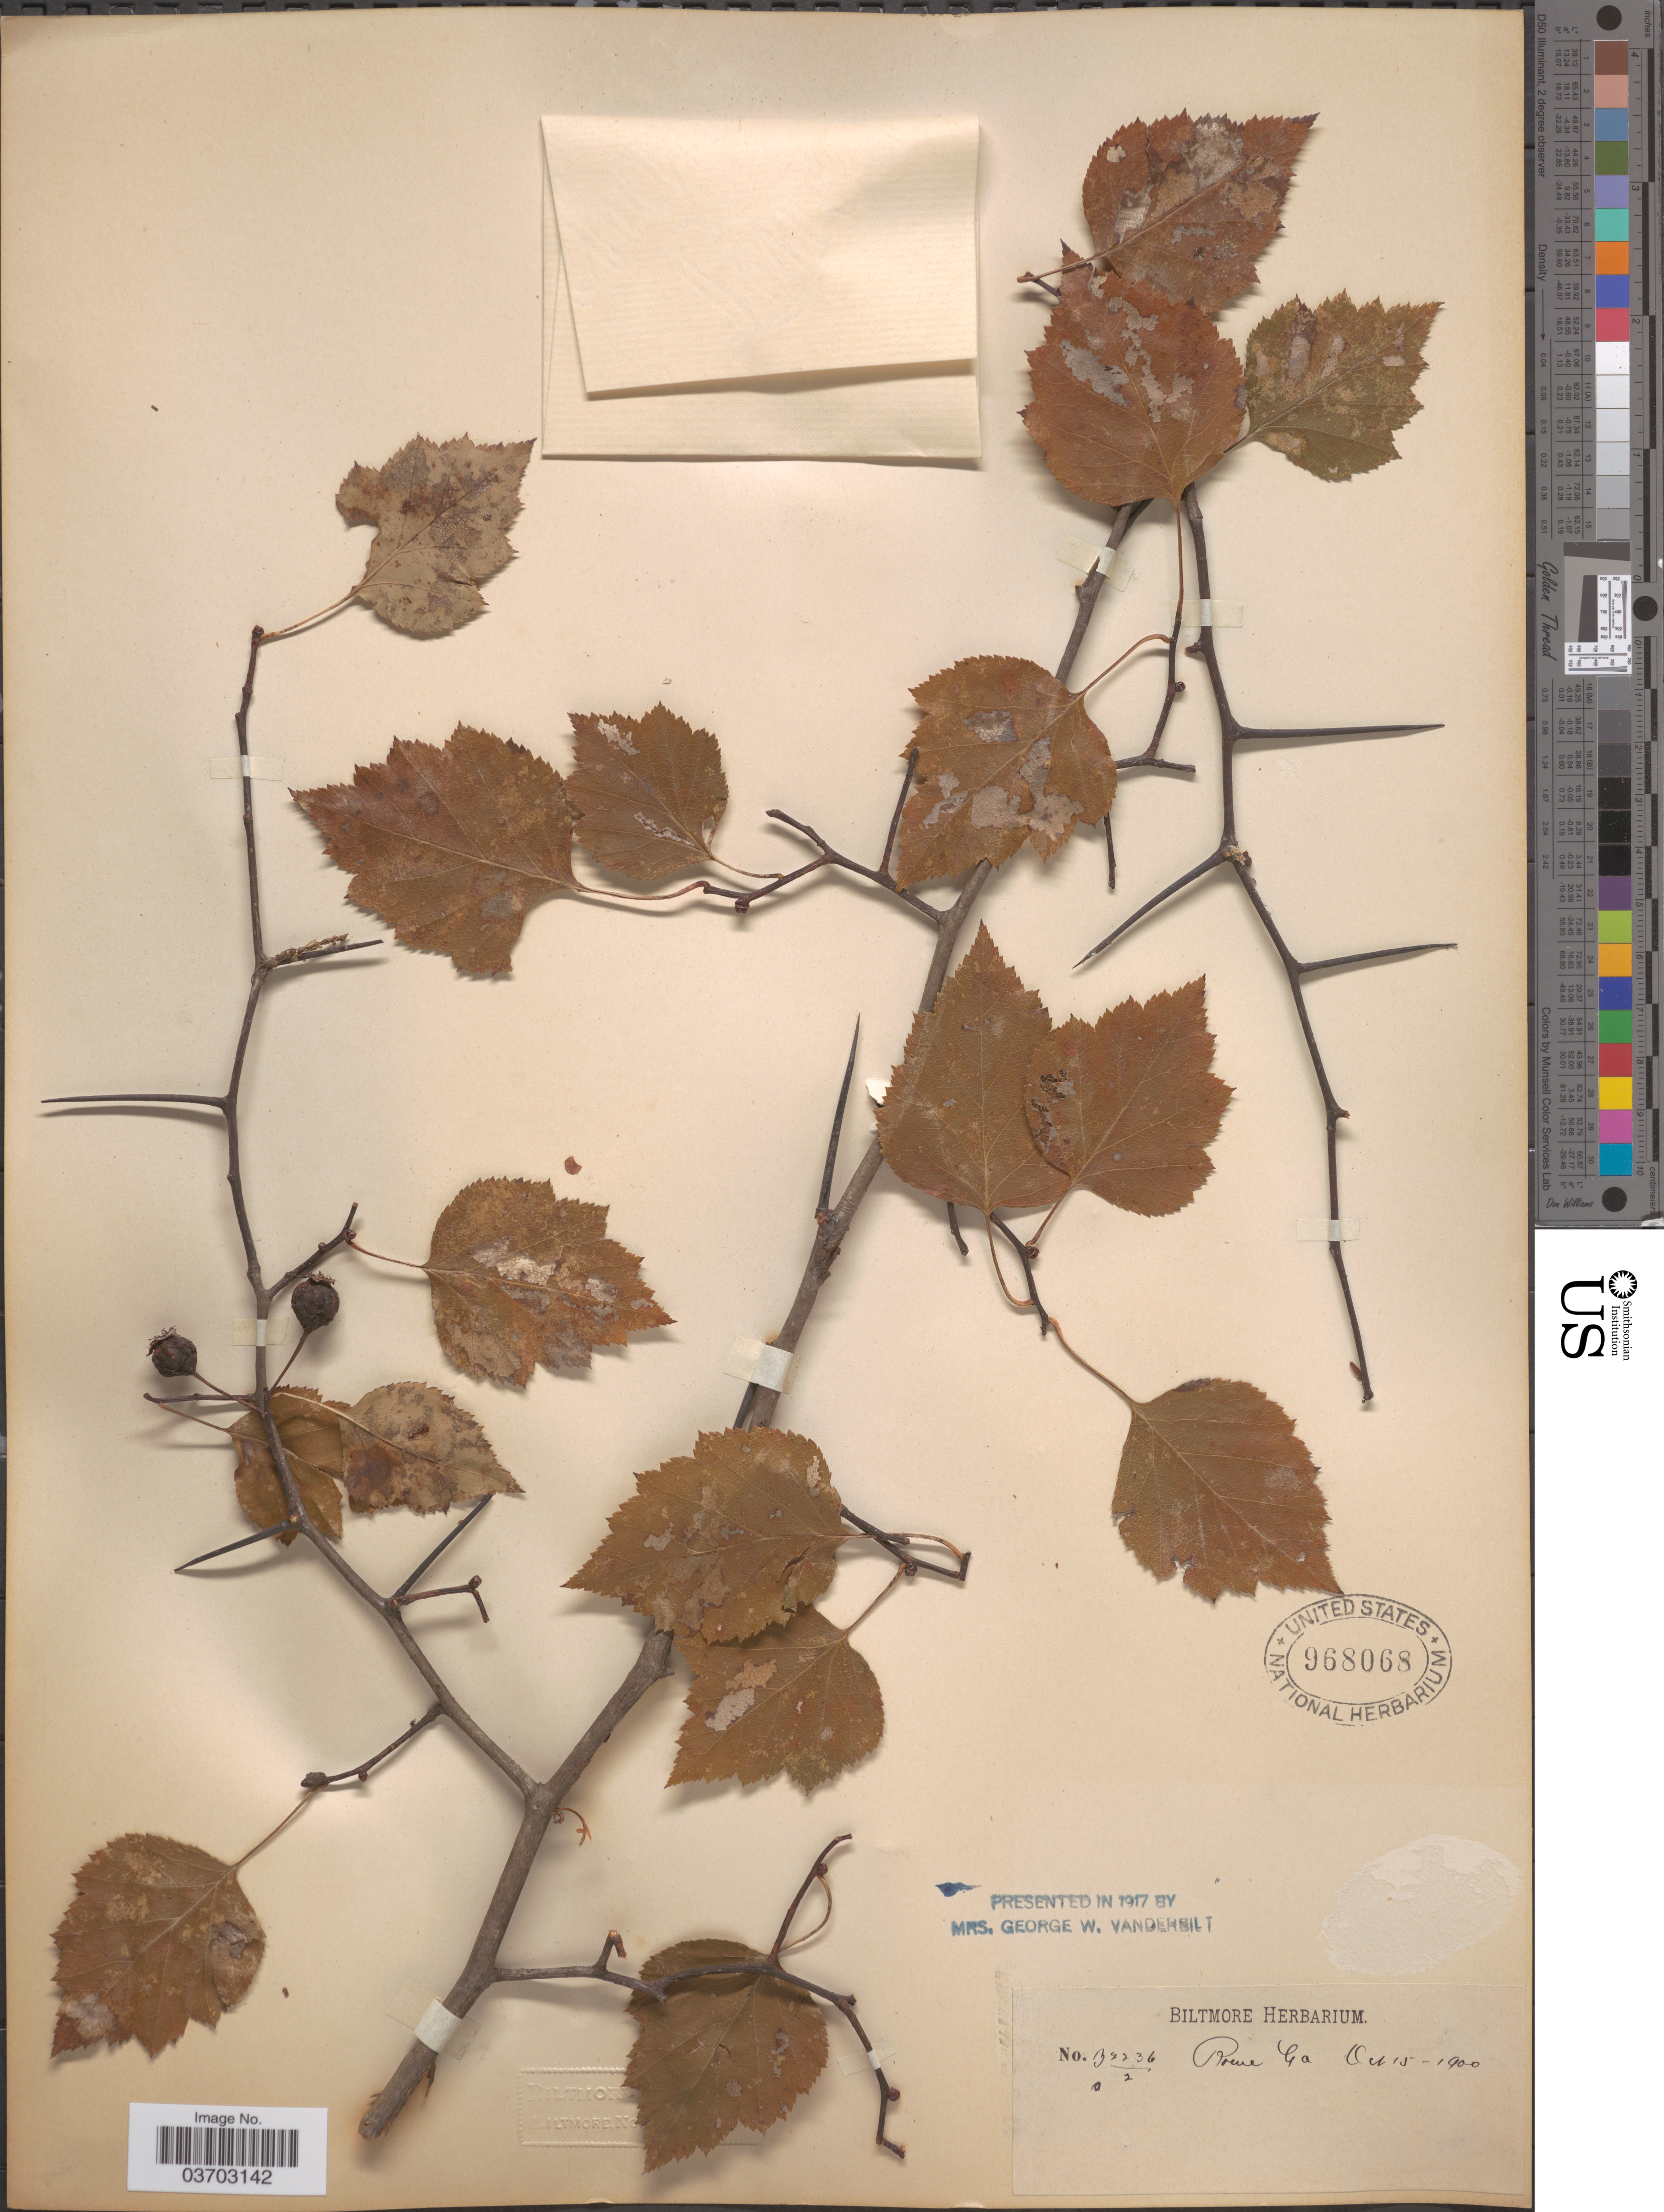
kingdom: Plantae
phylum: Tracheophyta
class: Magnoliopsida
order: Rosales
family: Rosaceae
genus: Crataegus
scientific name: Crataegus sp.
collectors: ex herb. Biltmore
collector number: B2236/2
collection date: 1900-10-15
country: United States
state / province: Georgia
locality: Rome.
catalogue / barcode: US 968068